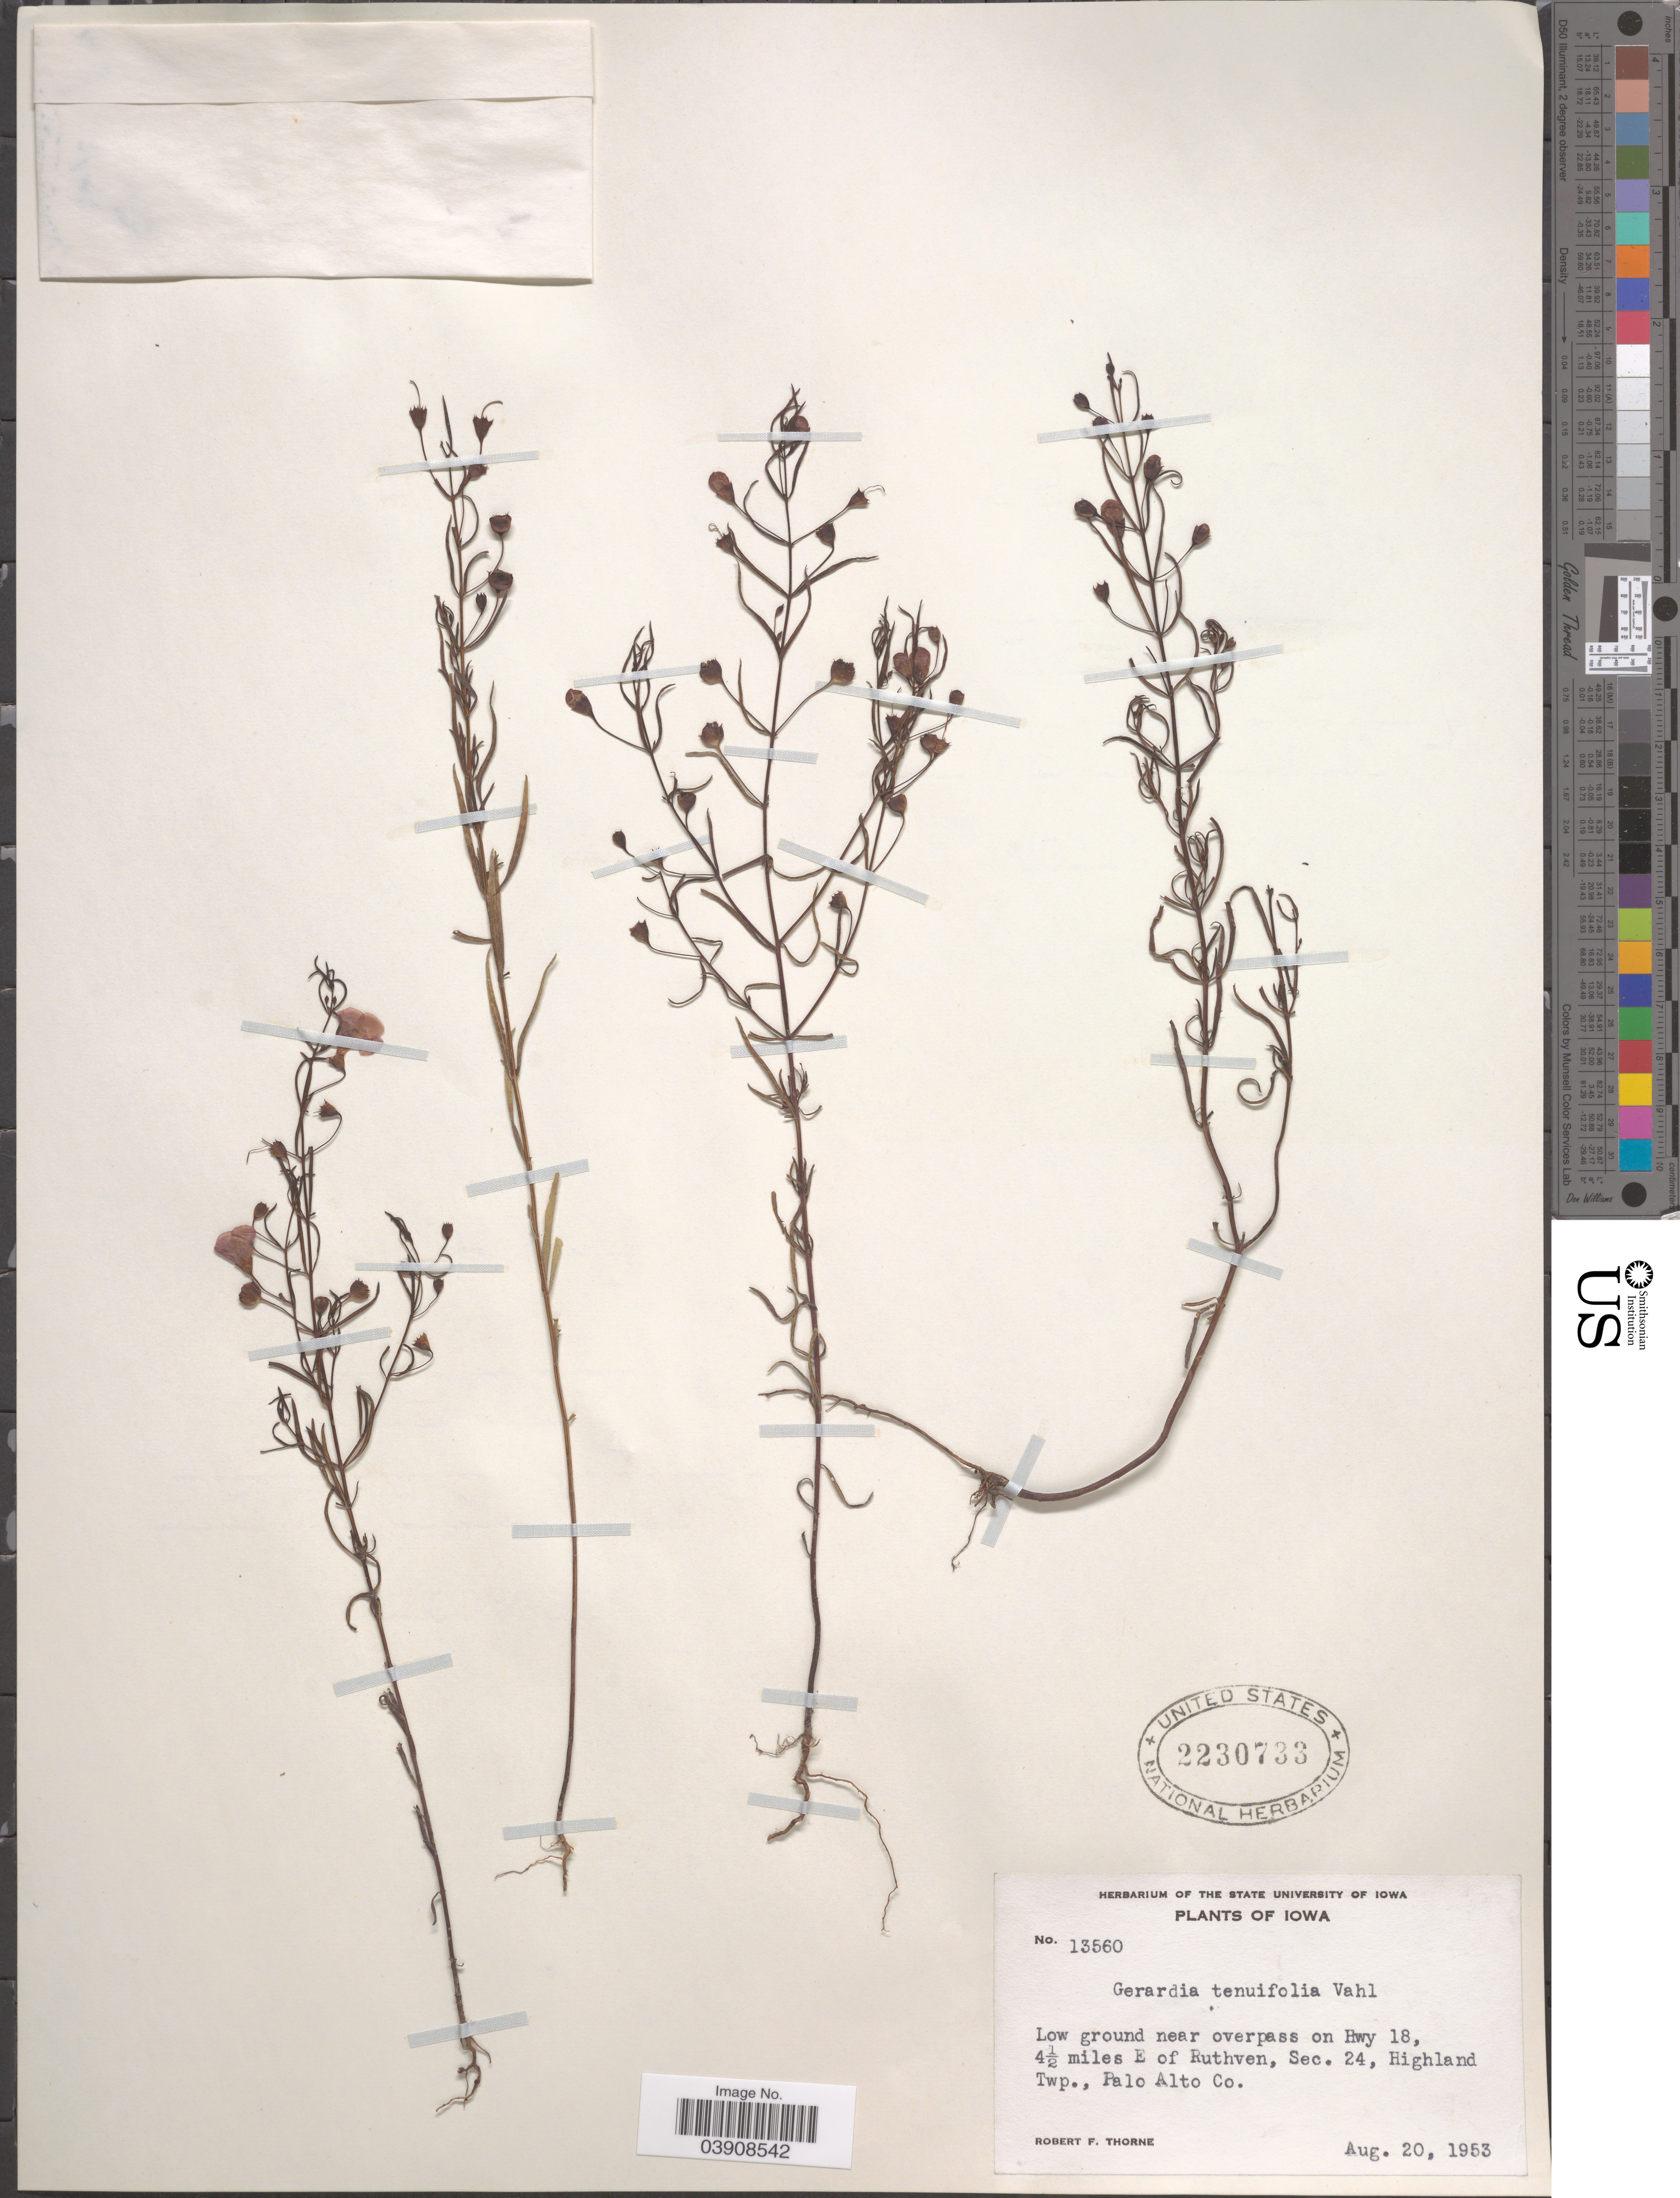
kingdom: Plantae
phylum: Tracheophyta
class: Magnoliopsida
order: Lamiales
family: Orobanchaceae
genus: Agalinis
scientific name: Agalinis tenuifolia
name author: (Vahl) Raf.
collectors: R. F. Thorne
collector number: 13560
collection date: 1953-08-20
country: United States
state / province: Iowa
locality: Low ground near overpass on Hwy 18, 4½ miles E of Ruthven, Sec. 24, Highland Twp., Palo Alto Co.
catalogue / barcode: US 2230733